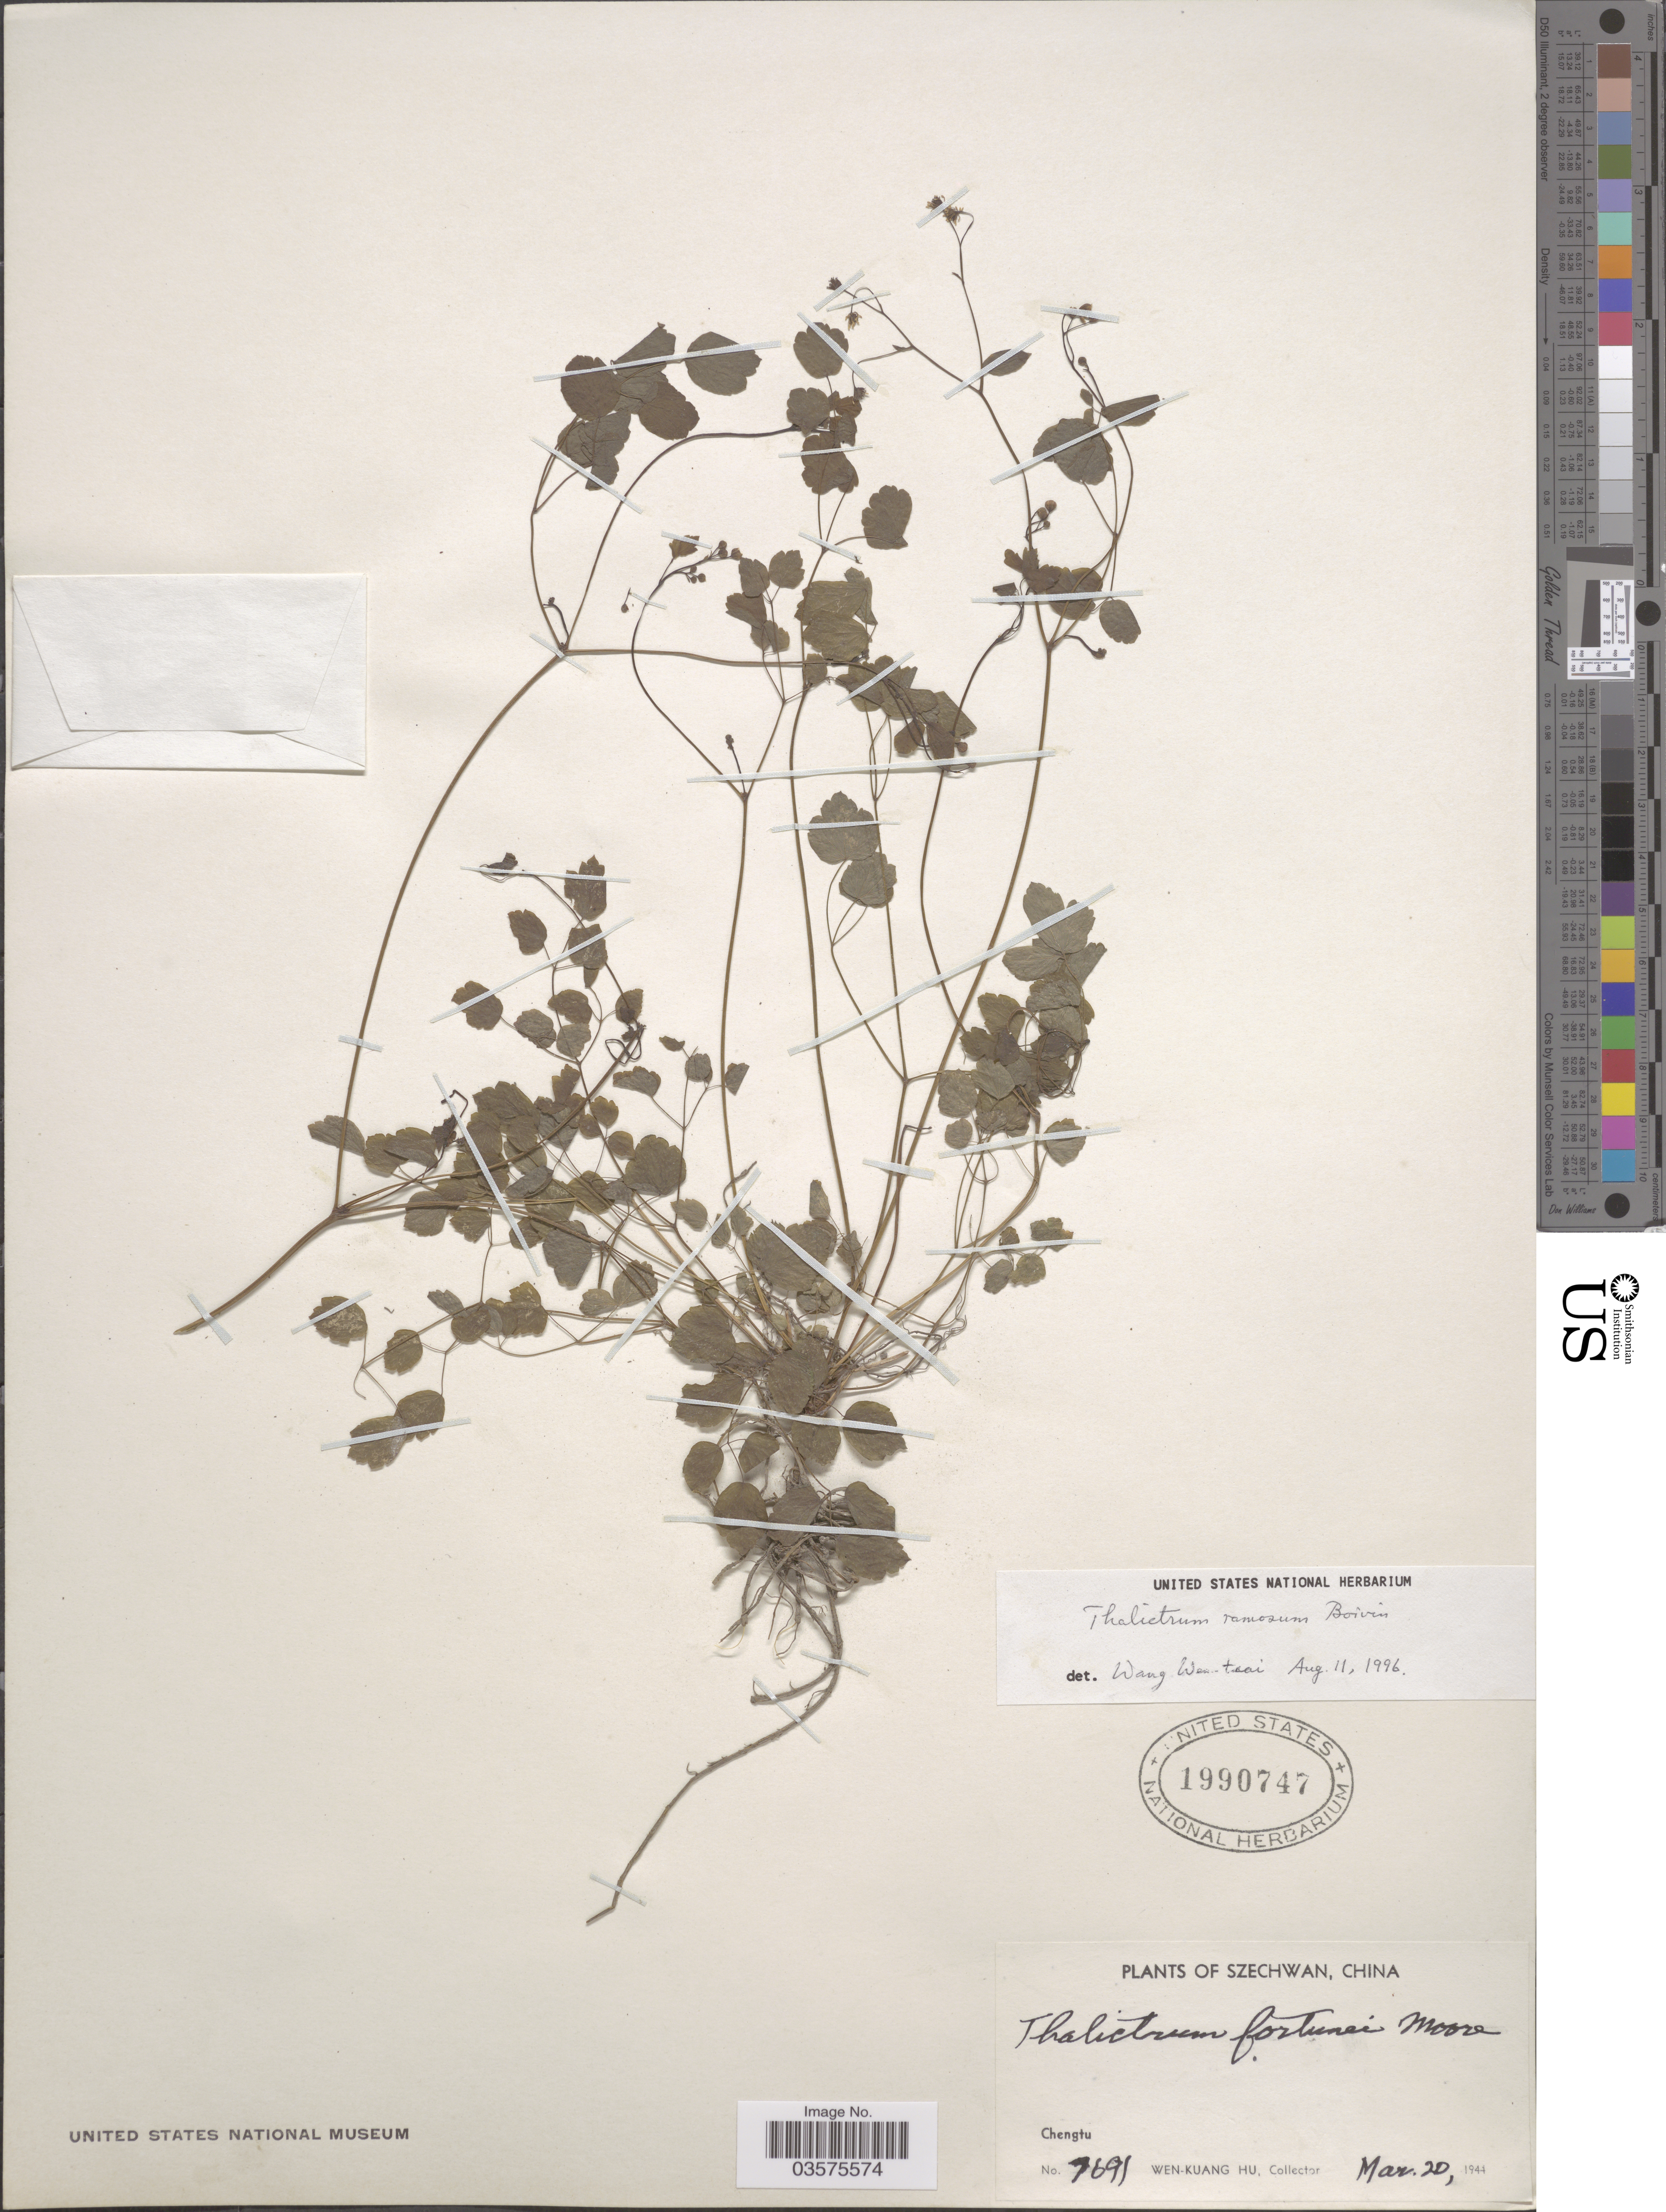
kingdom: Plantae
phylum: Tracheophyta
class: Magnoliopsida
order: Ranunculales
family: Ranunculaceae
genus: Thalictrum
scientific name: Thalictrum ramosum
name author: B. Boivin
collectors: W. K. Hu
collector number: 7691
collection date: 1944-03-20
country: China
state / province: Sichuan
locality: Szechwan. Chengtu.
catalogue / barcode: US 1990747